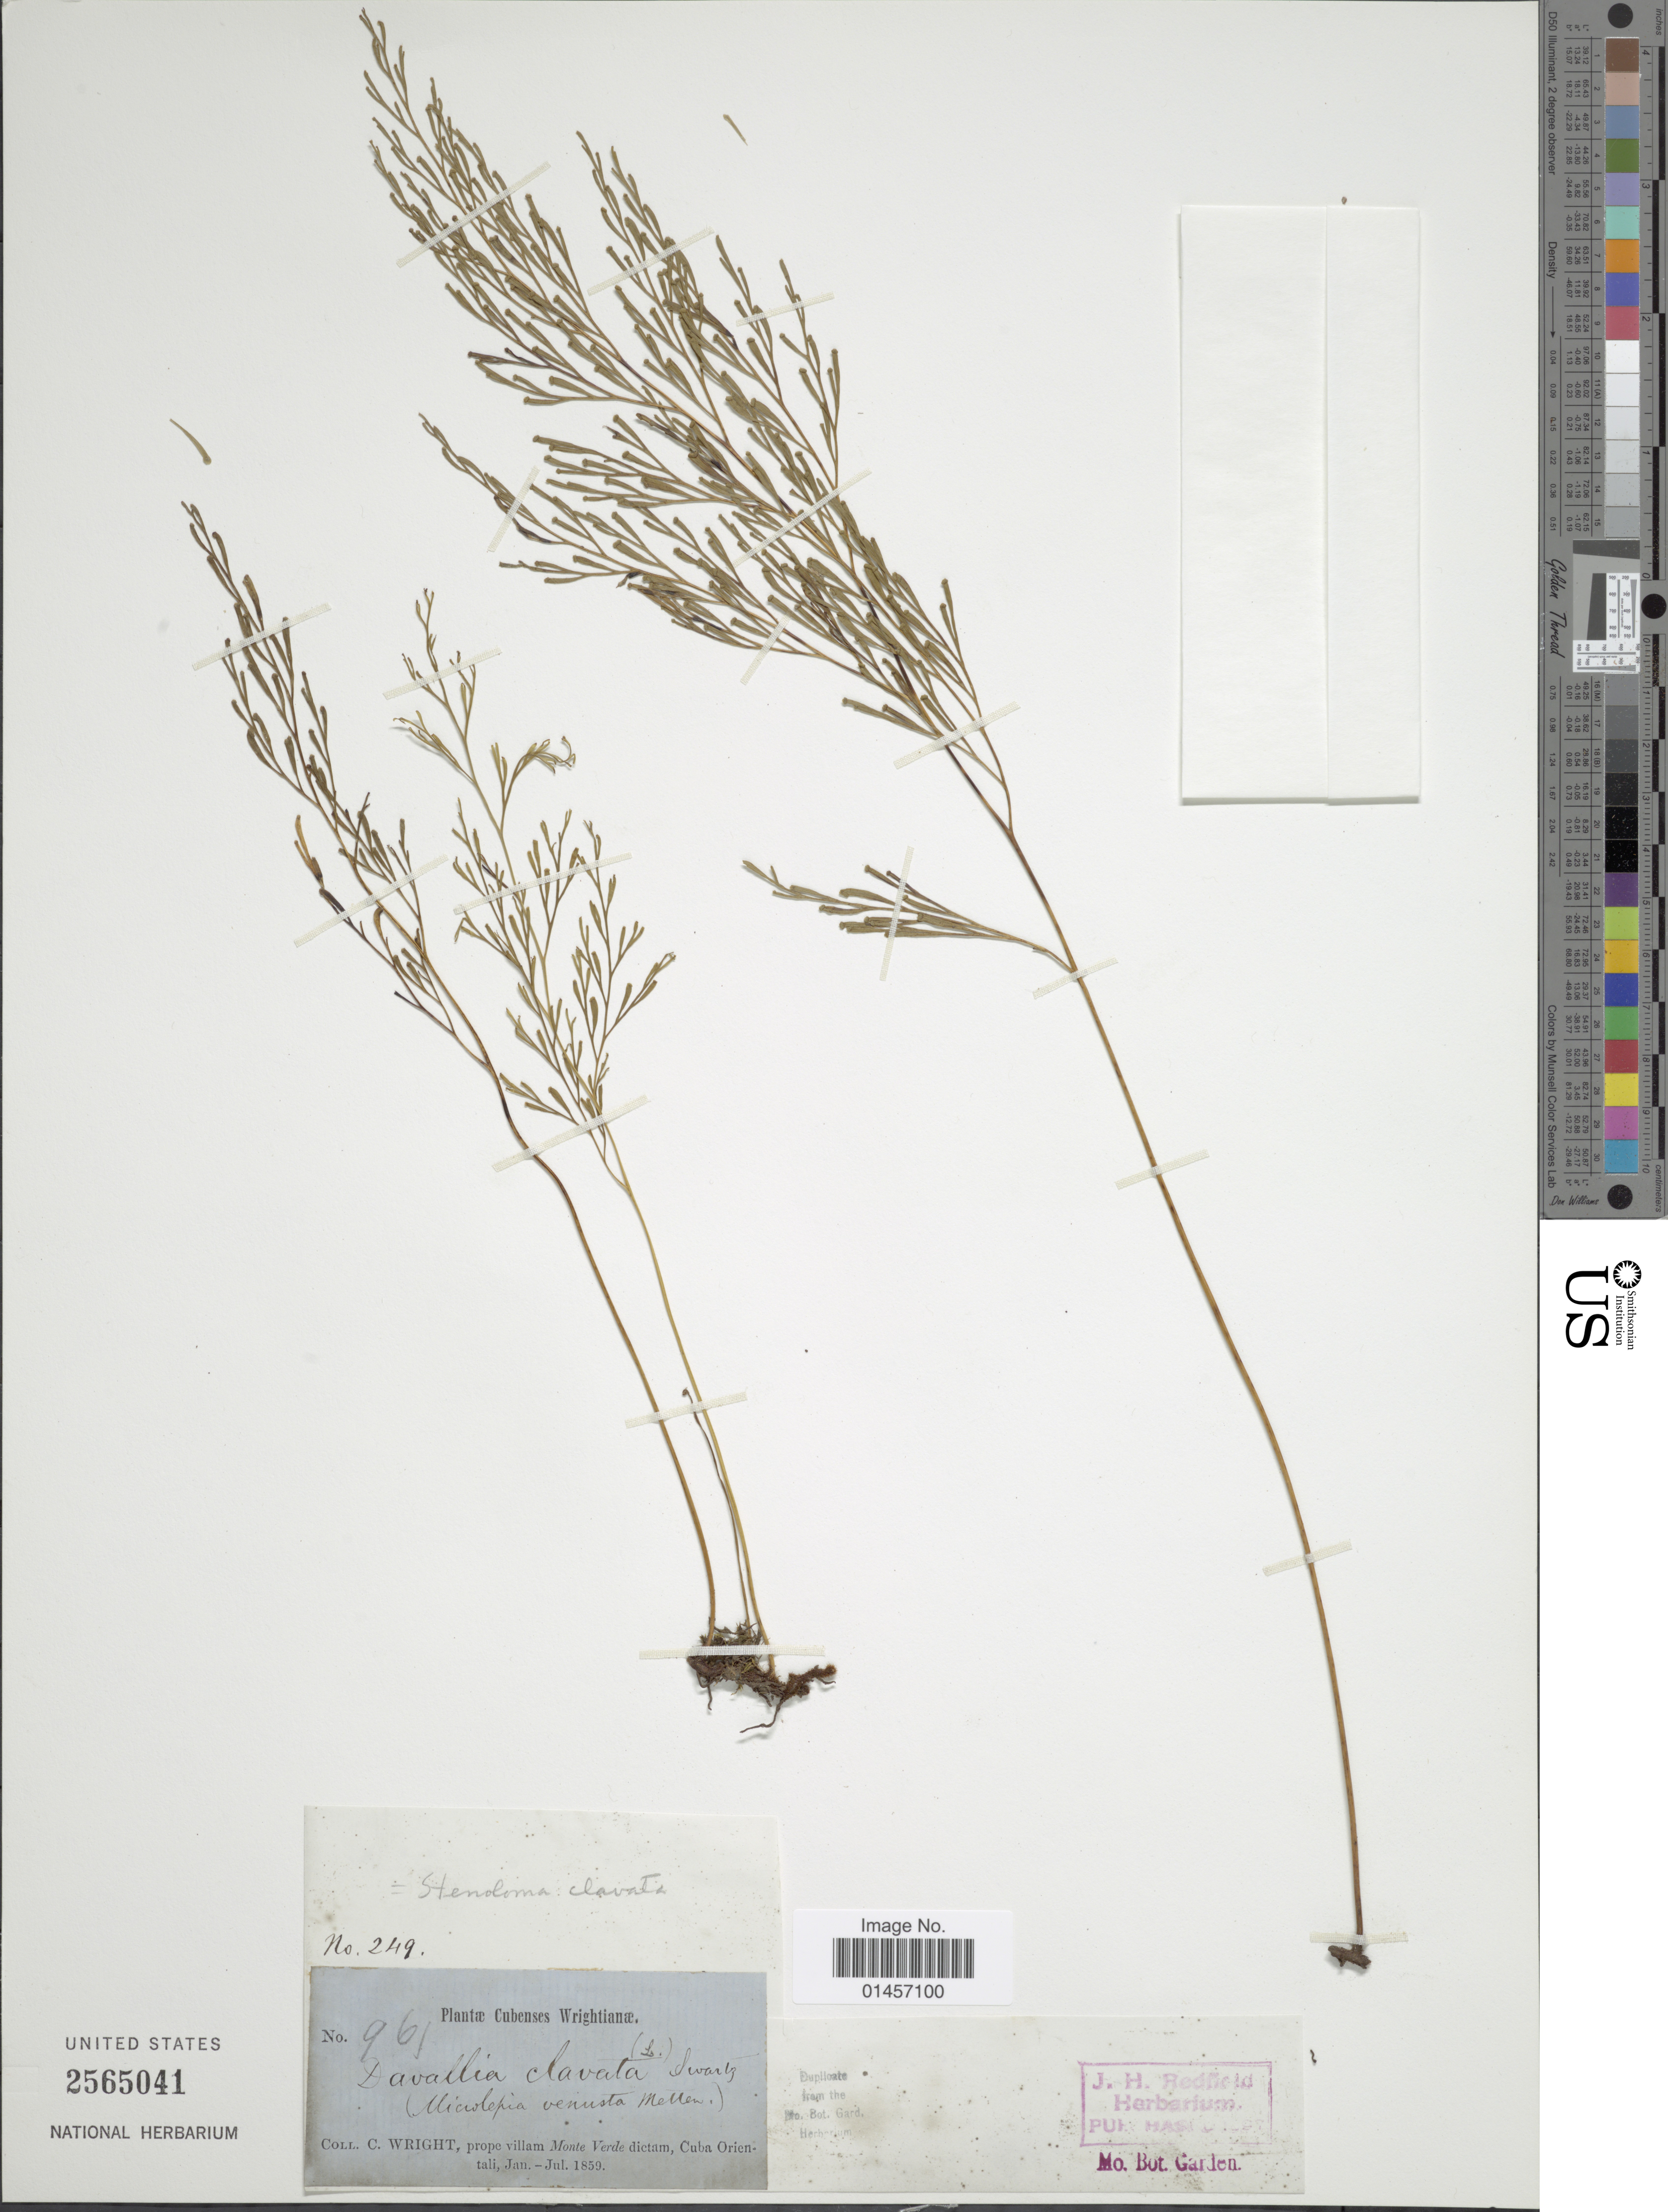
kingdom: Plantae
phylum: Tracheophyta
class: Polypodiopsida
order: Polypodiales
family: Lindsaeaceae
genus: Sphenomeris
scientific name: Sphenomeris clavata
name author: (L.) Maxon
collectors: C. Wright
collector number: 961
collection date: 1859-01/1859-07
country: Cuba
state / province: Oriente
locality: Prope villam Monte Verde dictam.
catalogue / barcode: US 2565041